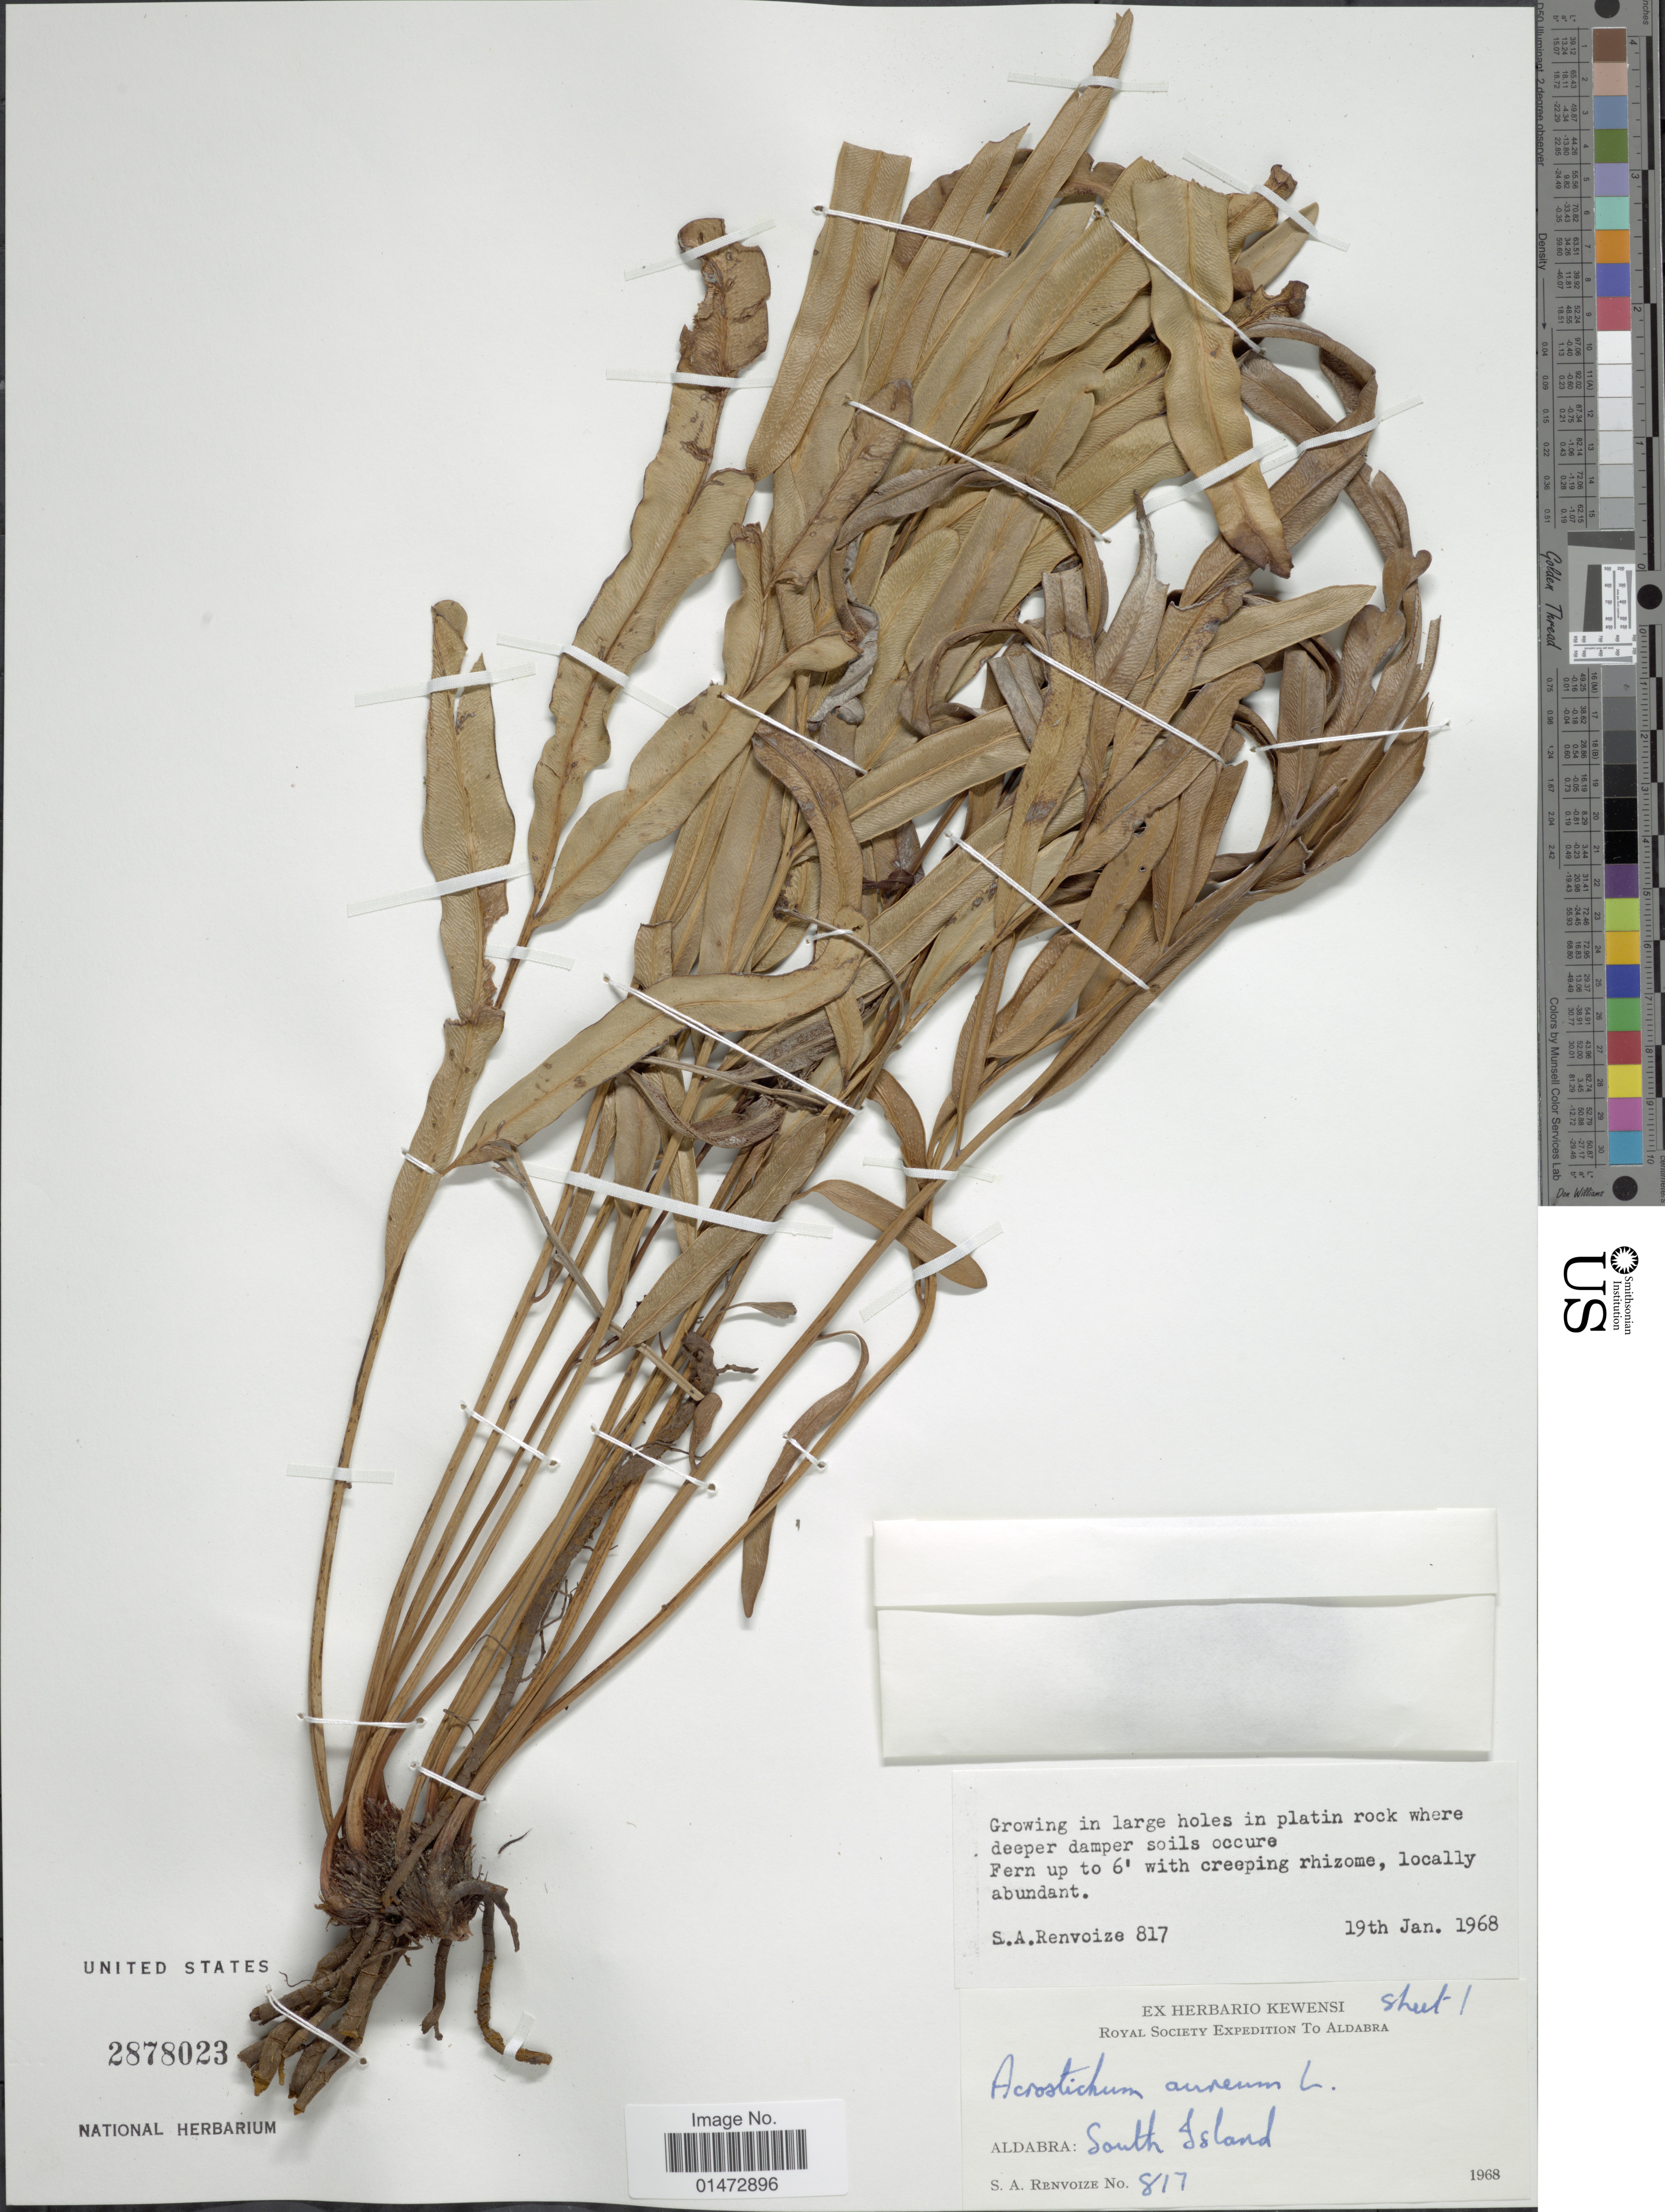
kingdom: Plantae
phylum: Tracheophyta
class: Polypodiopsida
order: Polypodiales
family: Pteridaceae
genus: Acrostichum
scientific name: Acrostichum aureum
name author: L.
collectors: S. A. Renvoize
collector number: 817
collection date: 1968-01-19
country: Seychelles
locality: Aldabra: South Island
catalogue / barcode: US 2878023